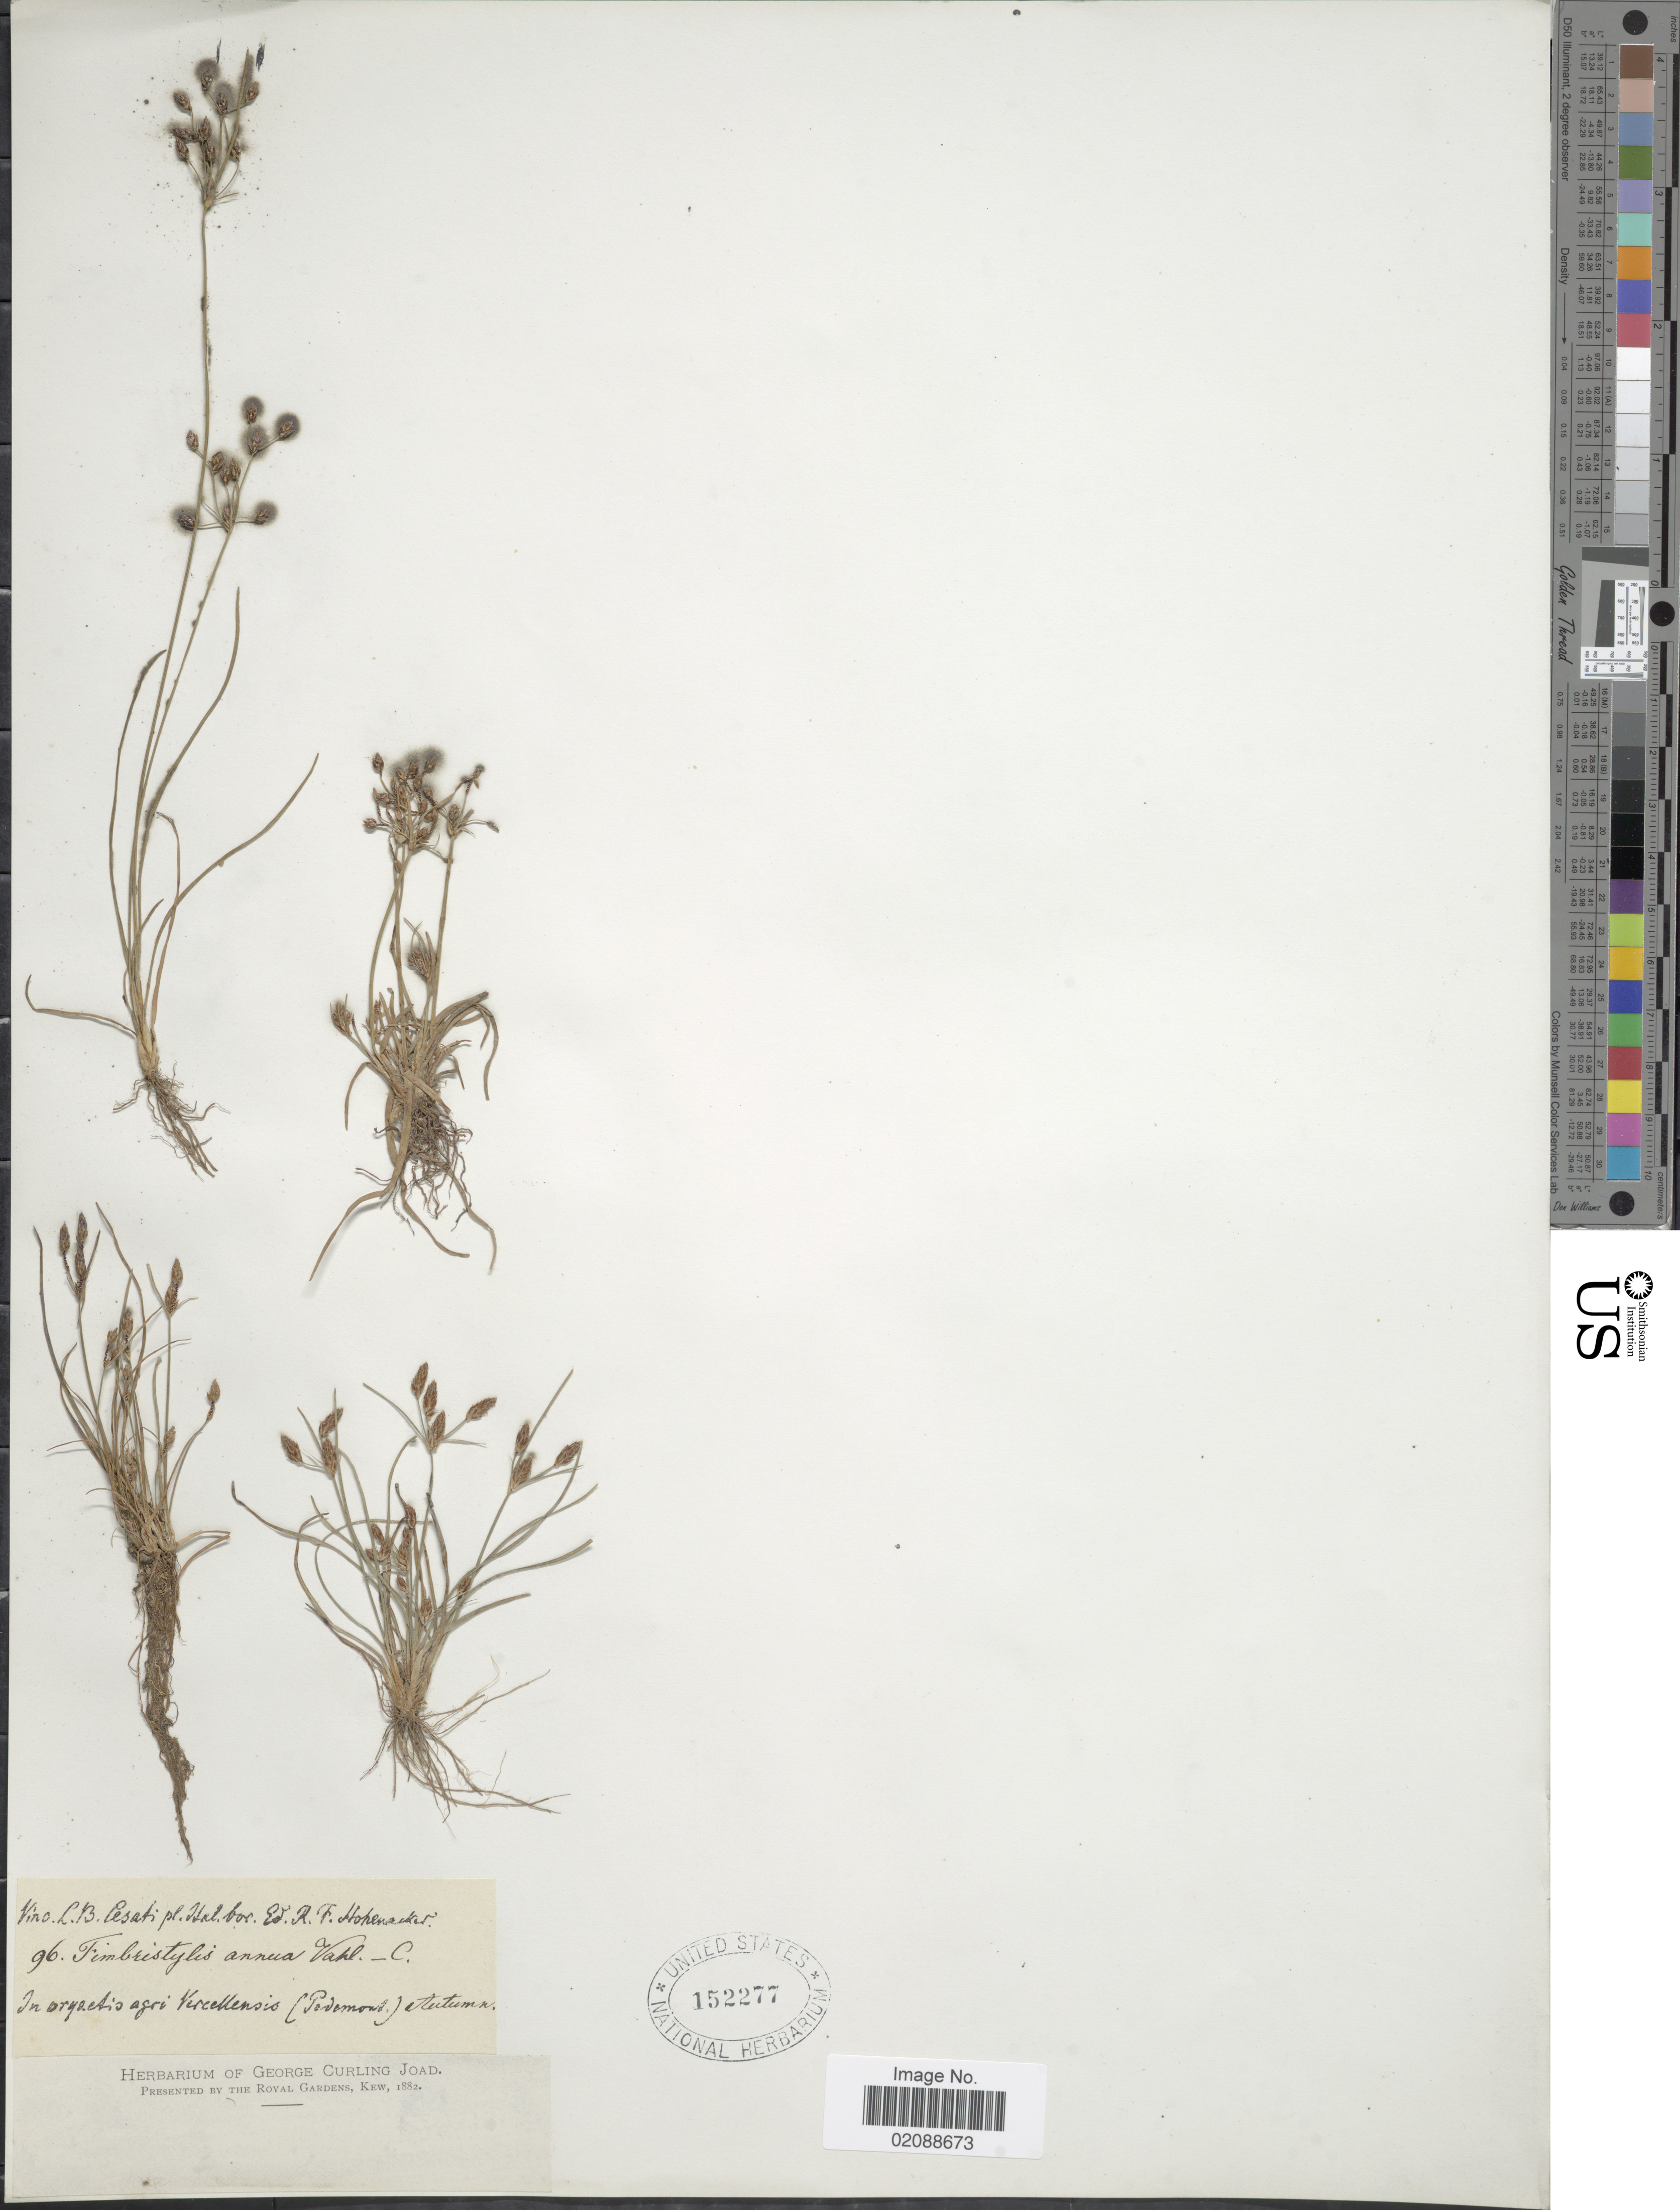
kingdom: Plantae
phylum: Tracheophyta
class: Liliopsida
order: Poales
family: Cyperaceae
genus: Fimbristylis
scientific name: Fimbristylis annua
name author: (All.) Roem. & Schult.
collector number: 96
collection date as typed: Autumn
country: Italy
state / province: Piedmont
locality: Vercelli. In orysetis agri Vercellensis (Pedemond)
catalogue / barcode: US 152277